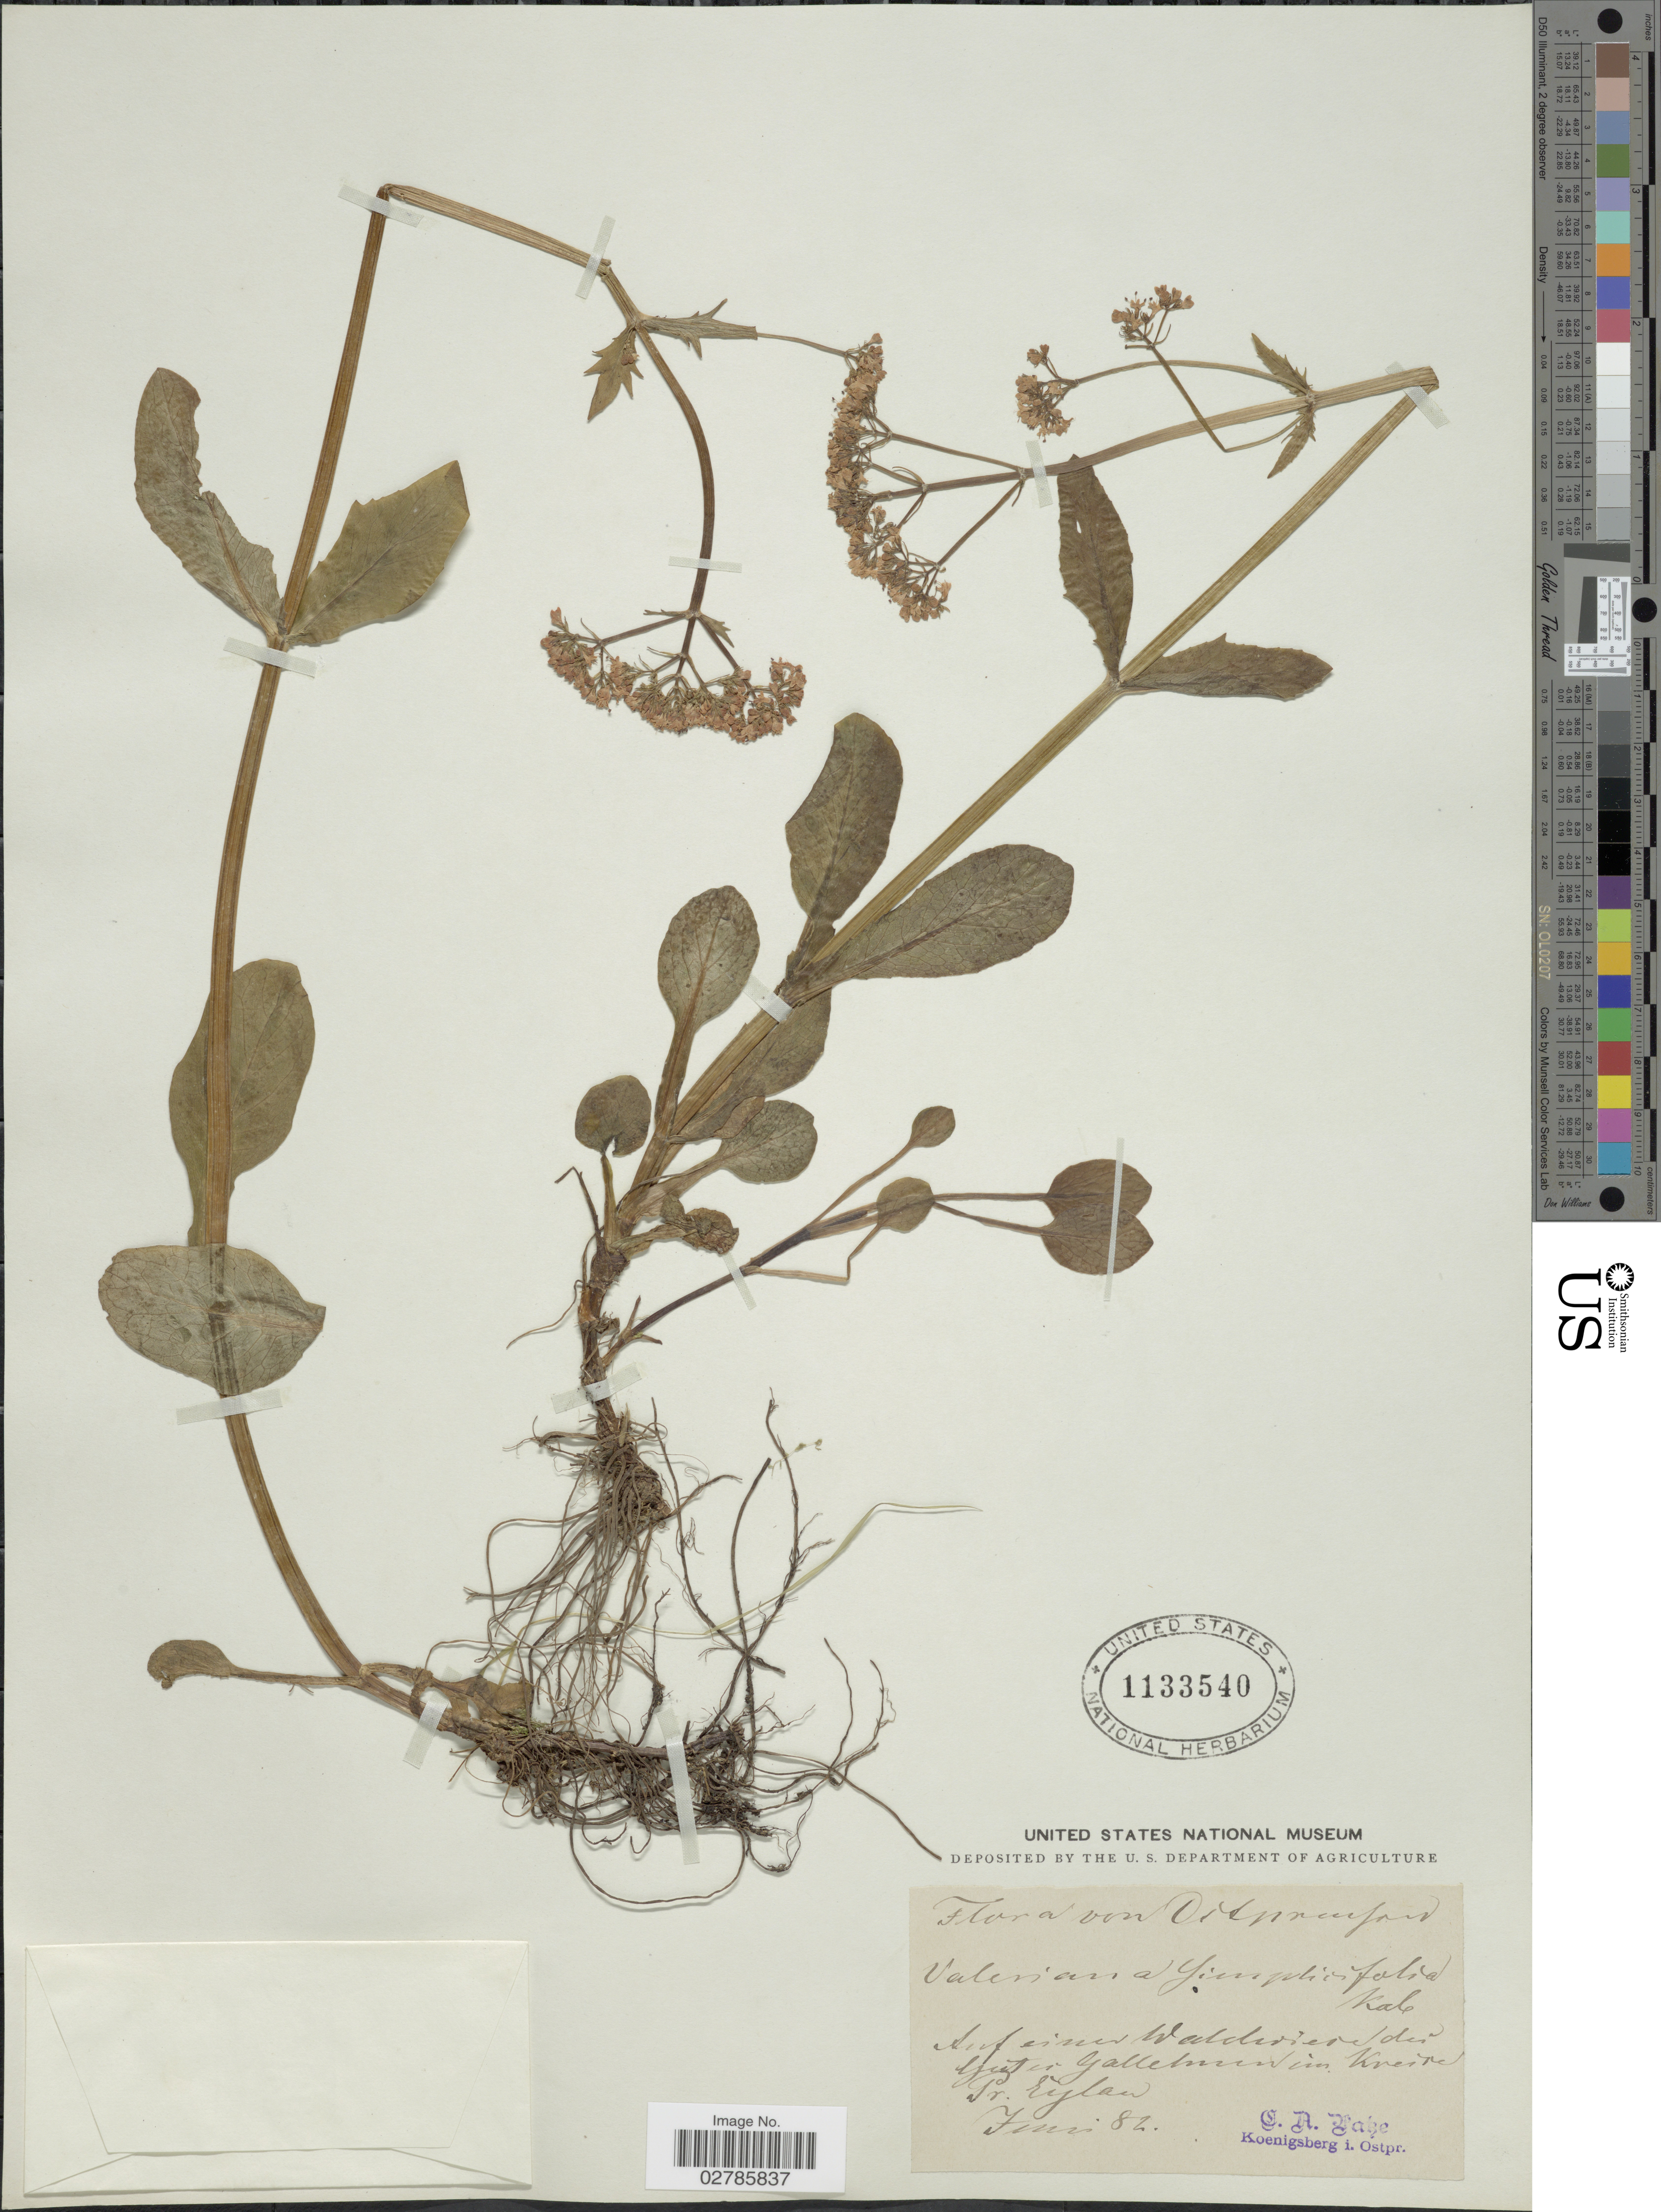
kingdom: Plantae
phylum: Tracheophyta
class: Magnoliopsida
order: Dipsacales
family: Caprifoliaceae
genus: Valeriana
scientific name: Valeriana simplicifolia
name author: Kabath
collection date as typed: Transcribed d/m/y: /6/82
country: Austria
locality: Osterreichen. Auf einen Waldirien den Yuter Galletmin in Kreire Pr. Eylan.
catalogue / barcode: US 1133540